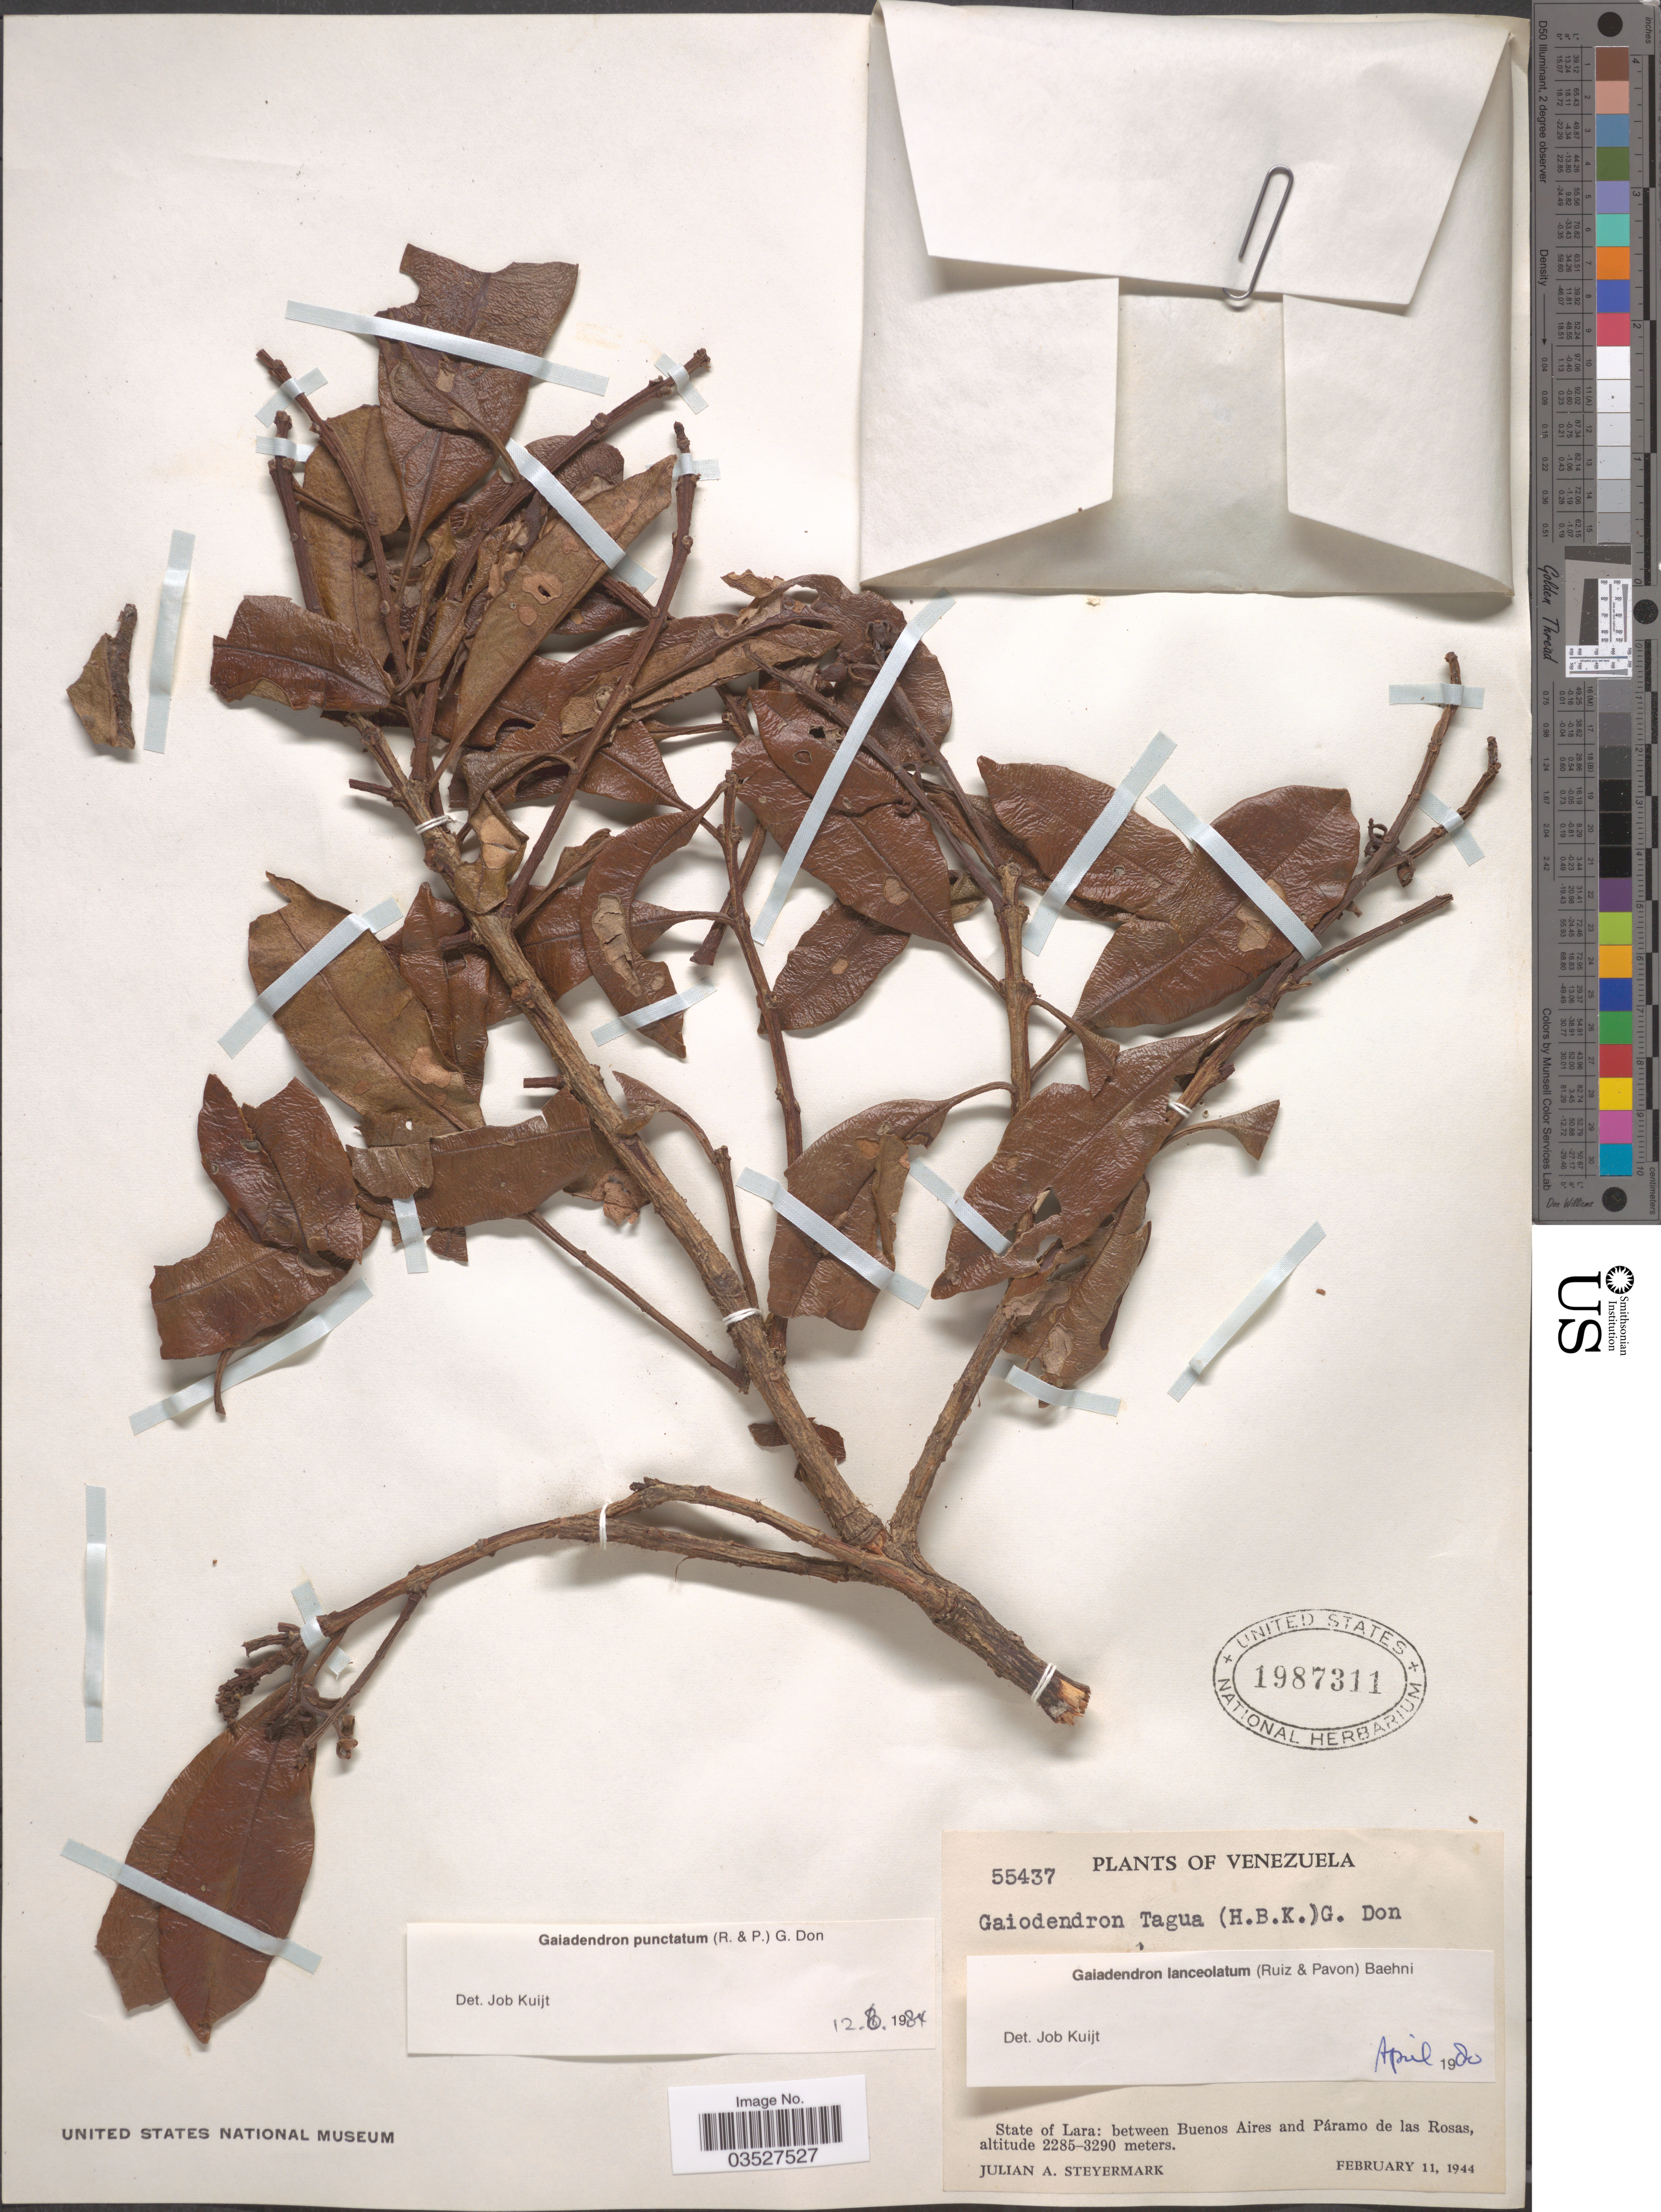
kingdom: Plantae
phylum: Tracheophyta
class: Magnoliopsida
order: Santalales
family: Loranthaceae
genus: Gaiadendron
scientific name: Gaiadendron punctatum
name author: (Ruiz & Pav.) G. Don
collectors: J. Steyermark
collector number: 55437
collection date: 1944-02-11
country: Venezuela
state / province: Lara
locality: Between Buenos Aires and Páramo de las Rosas.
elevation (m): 2285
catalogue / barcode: US 1987311